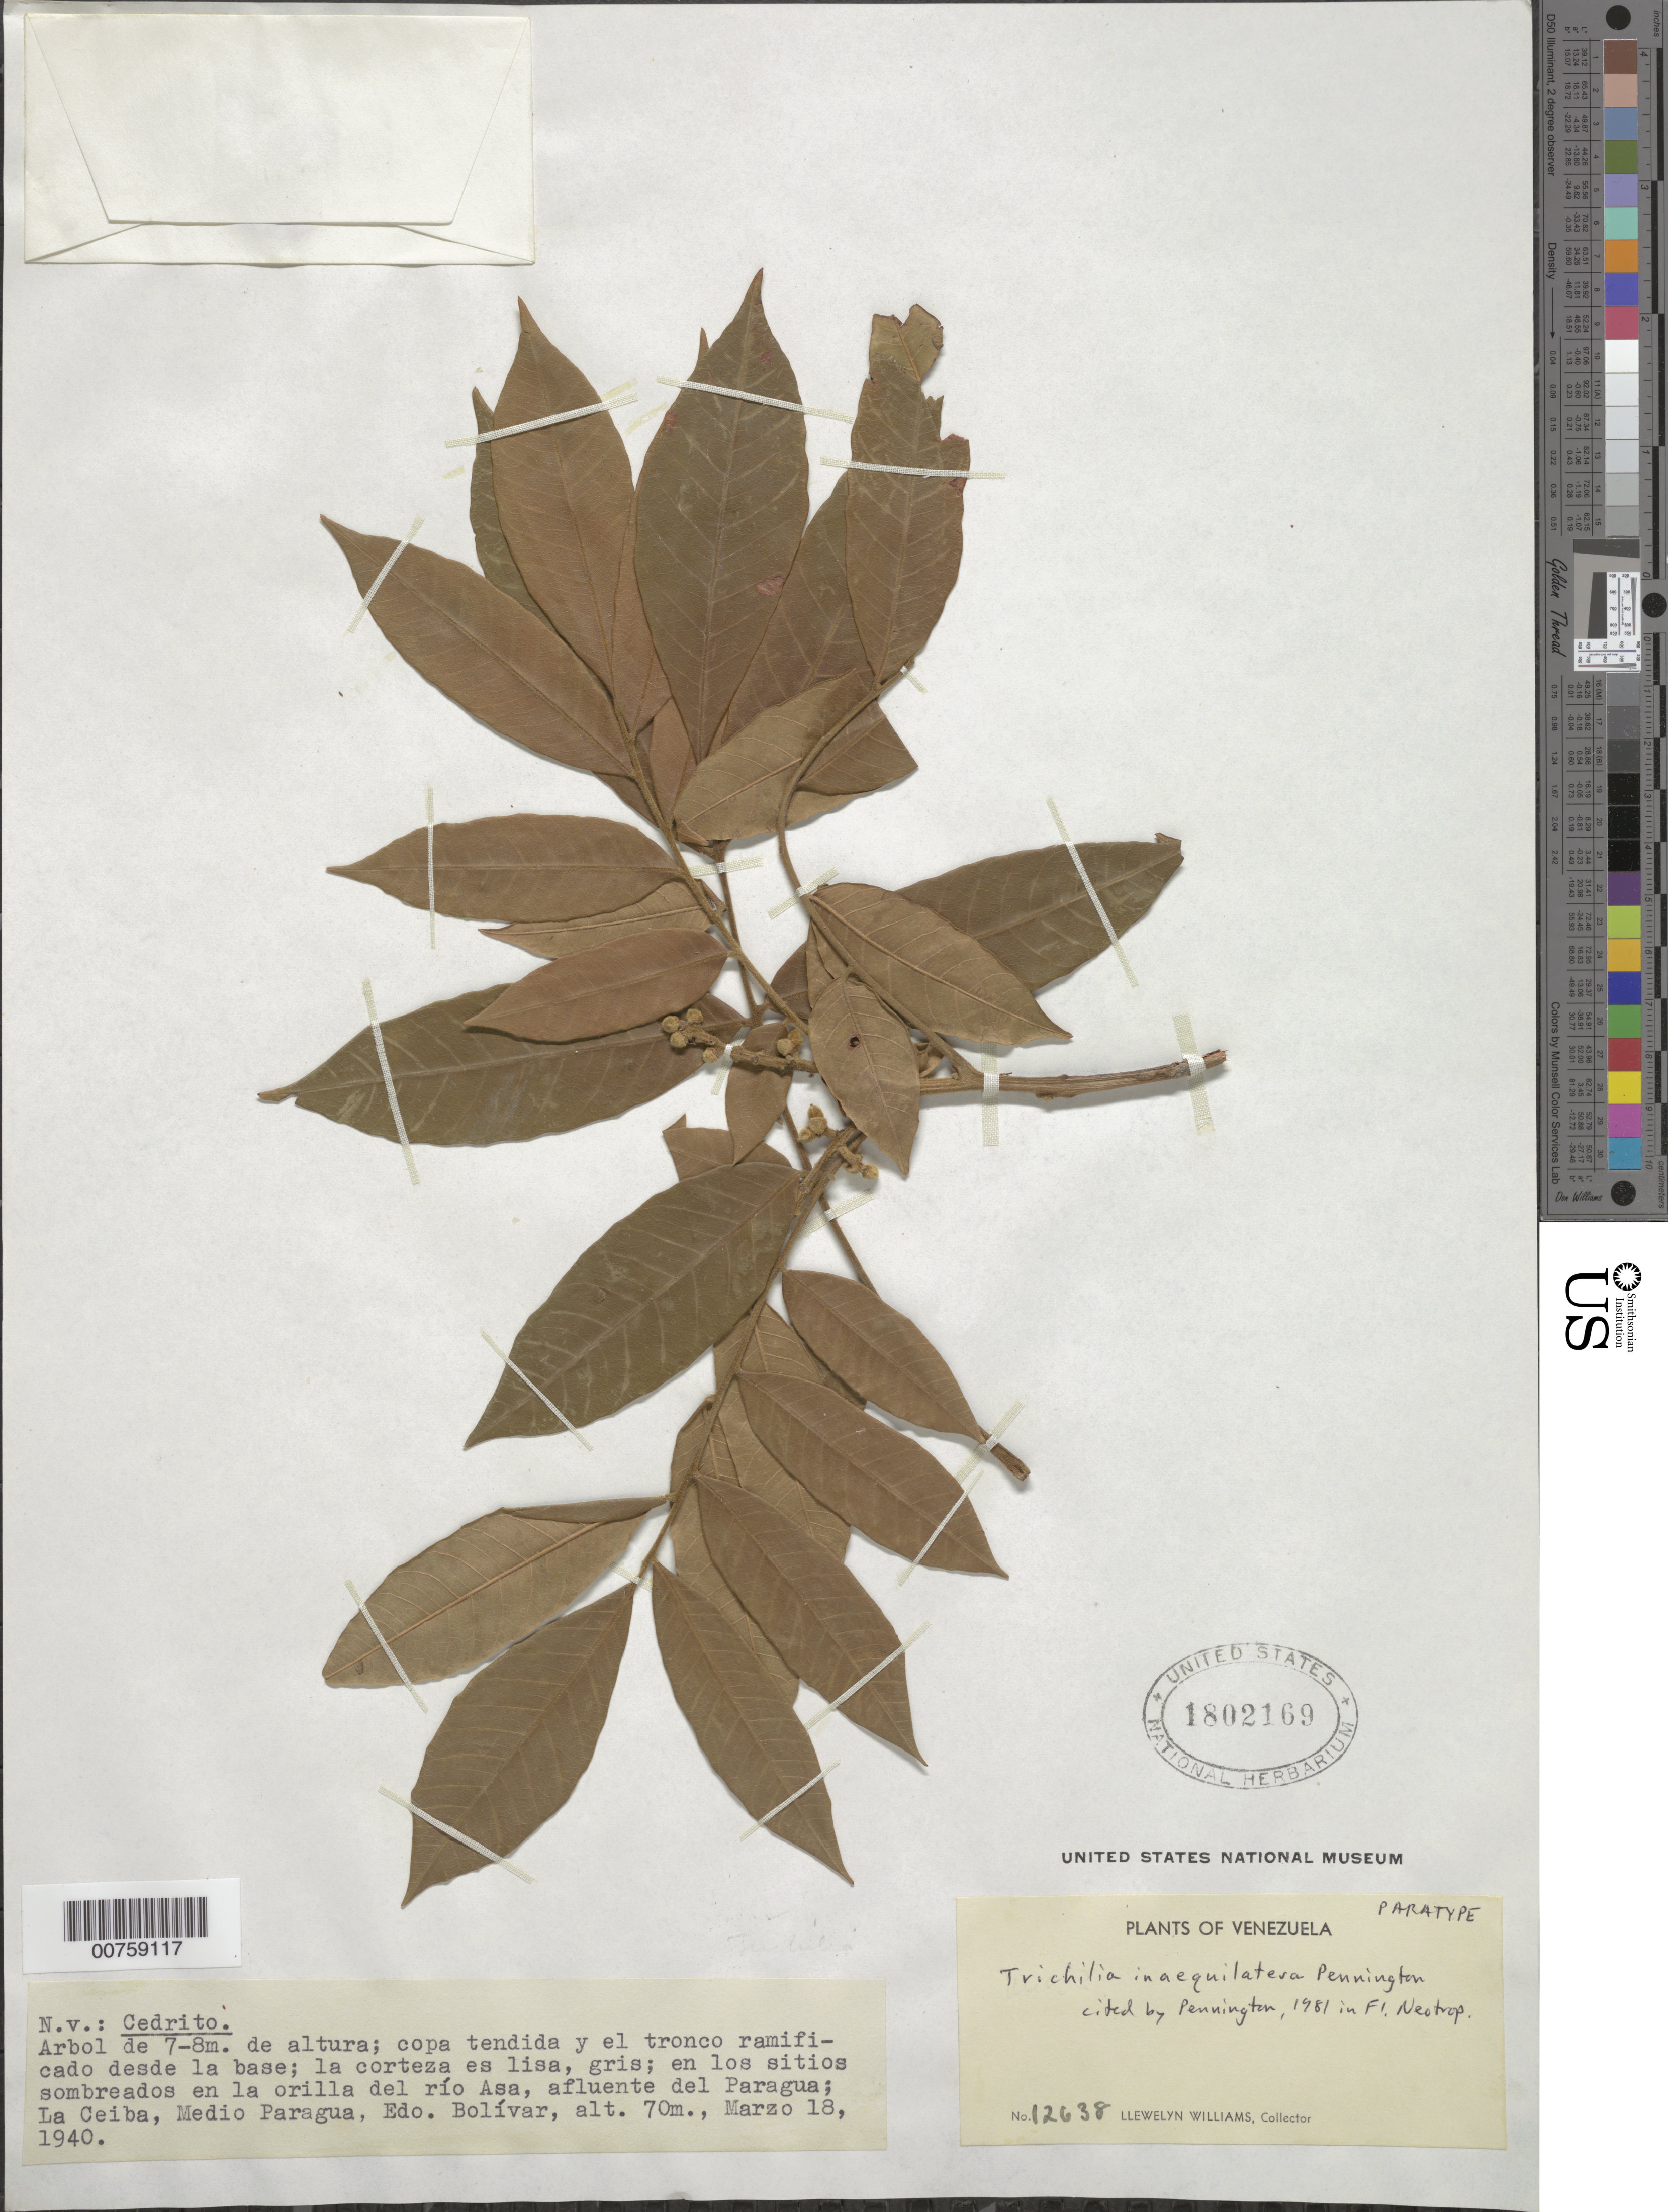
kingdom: Plantae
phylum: Tracheophyta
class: Magnoliopsida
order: Sapindales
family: Meliaceae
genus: Trichilia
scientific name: Trichilia inaequilatera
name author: T.D. Penn.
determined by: Pennington, T. D., (K)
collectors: Ll. Williams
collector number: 12638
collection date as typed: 18-Mar-40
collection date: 1940-03-18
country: Venezuela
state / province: Bolívar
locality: La Ceiba, Medio Paragua; Río Asa, afl. del Paragua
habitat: Shade along river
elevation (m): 70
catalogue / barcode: US 1802169